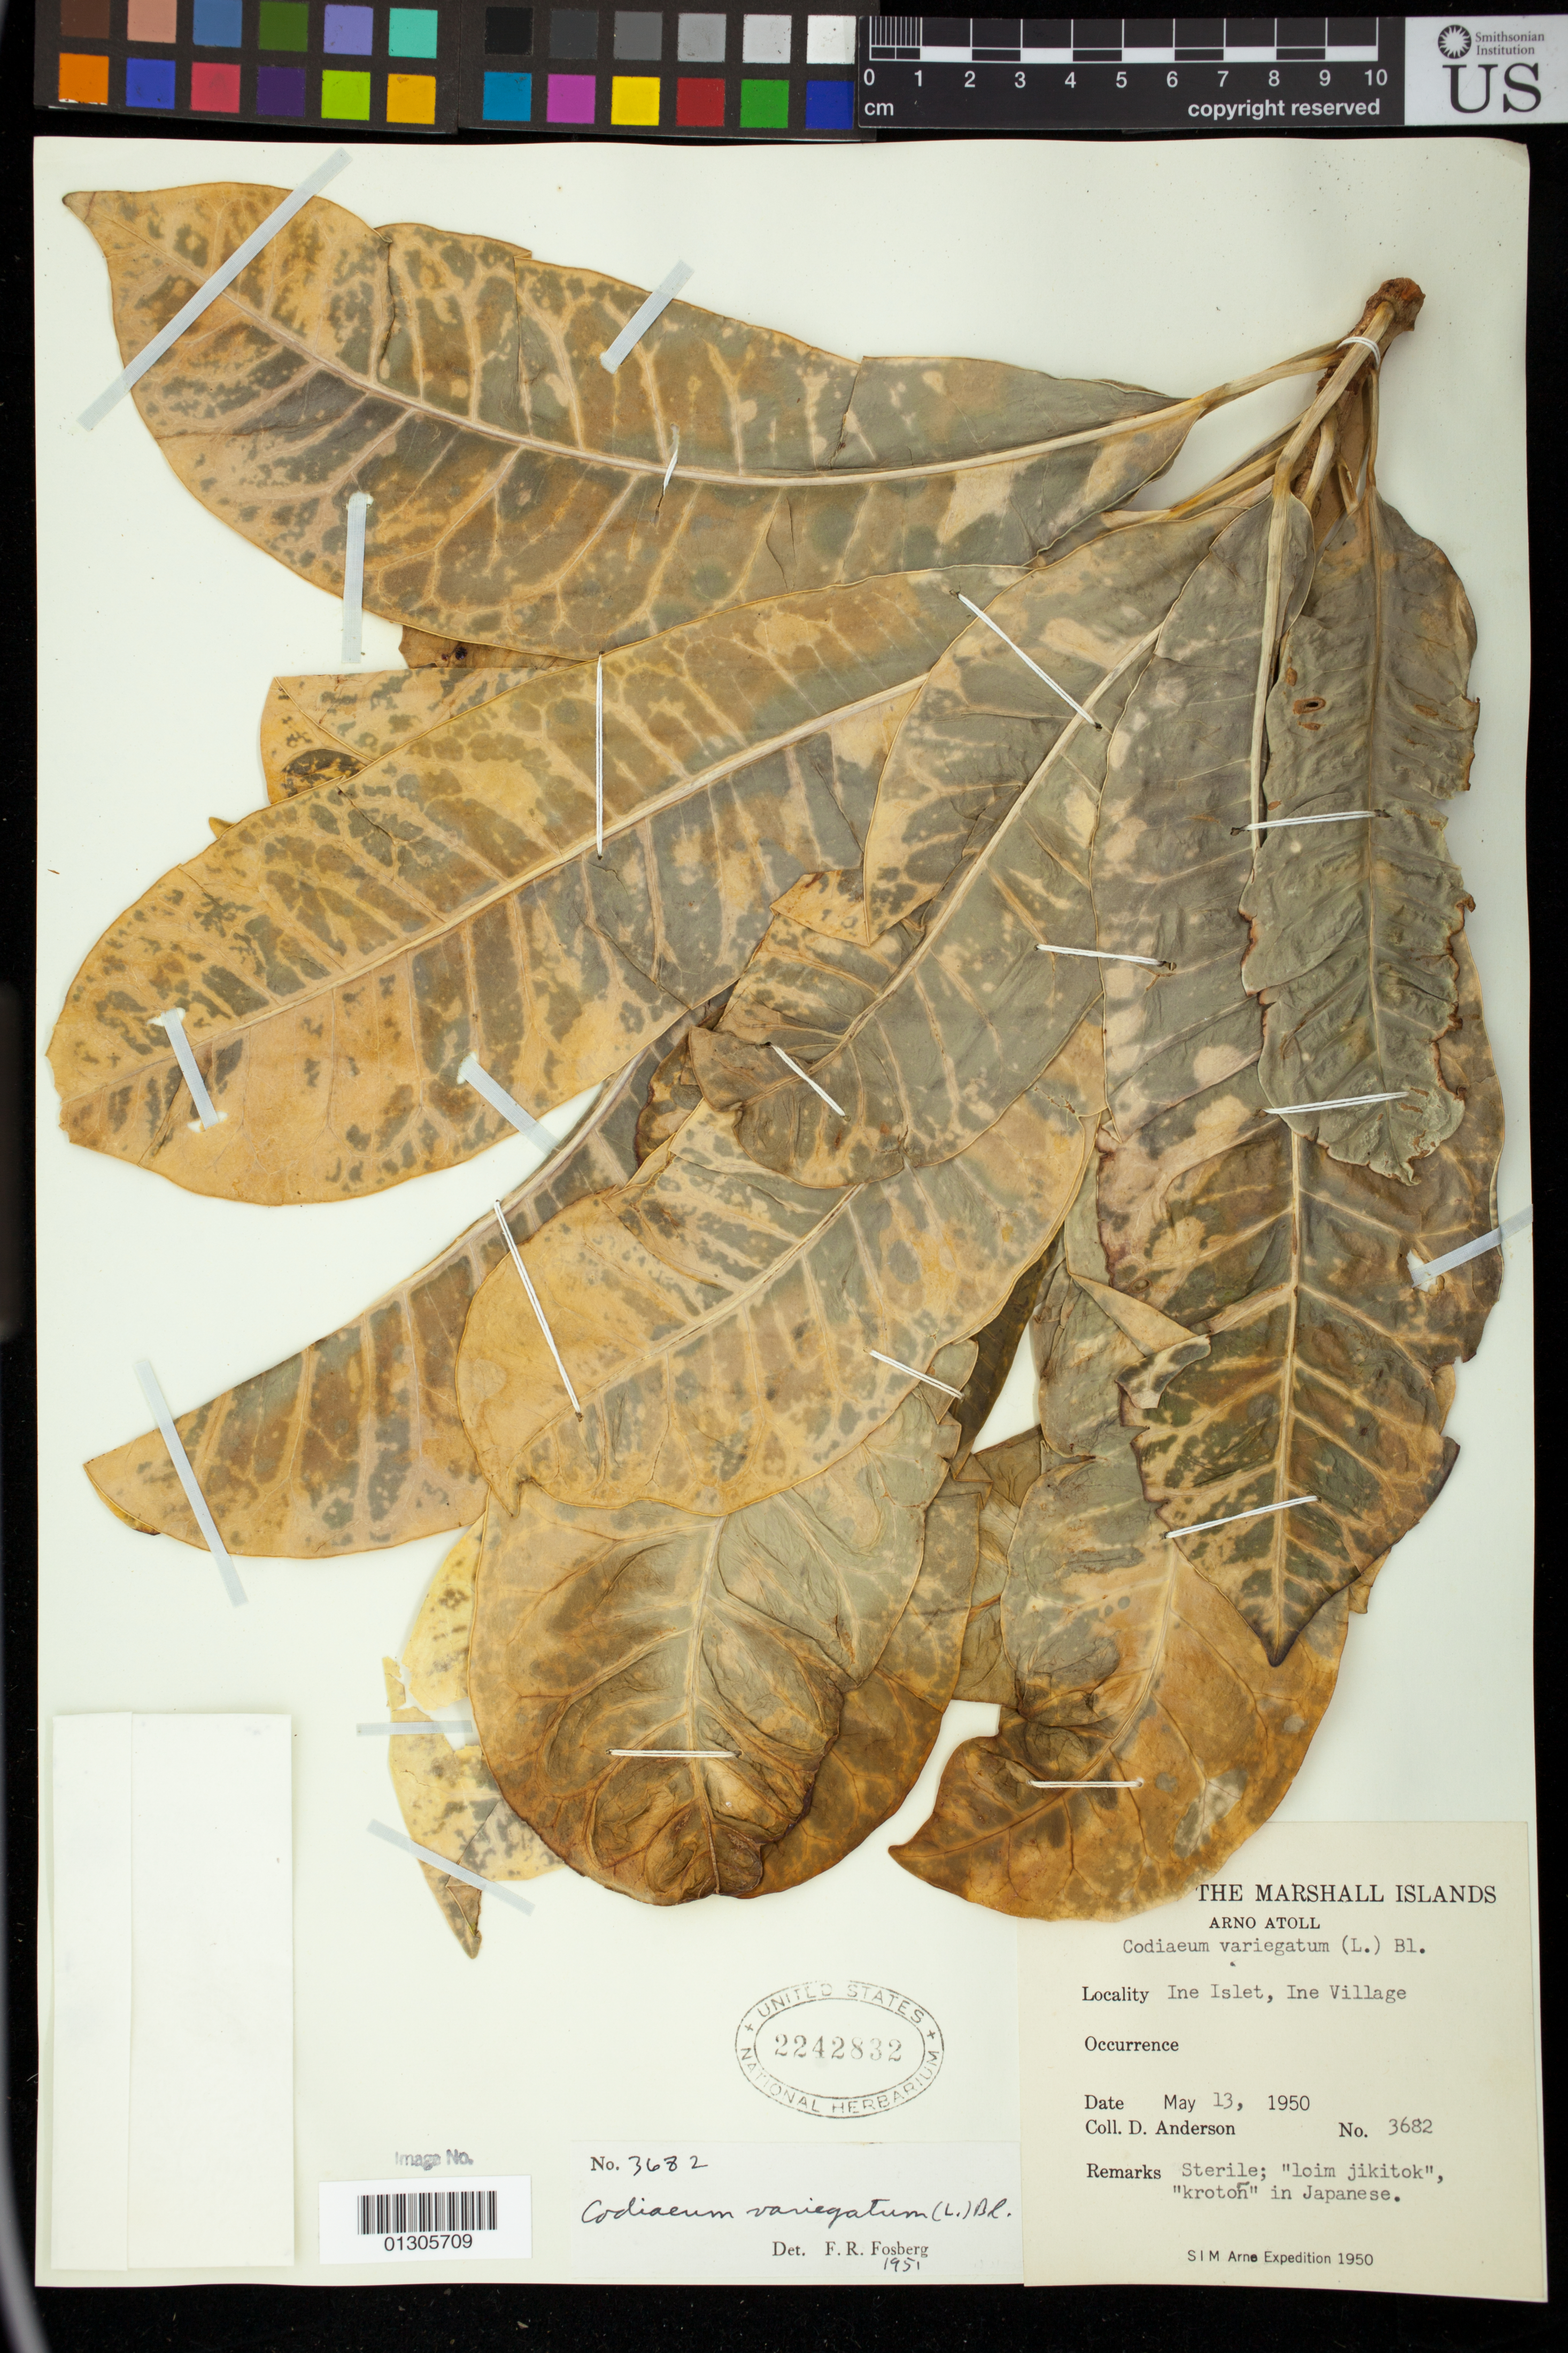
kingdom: Plantae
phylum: Tracheophyta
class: Magnoliopsida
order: Malpighiales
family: Euphorbiaceae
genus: Codiaeum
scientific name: Codiaeum variegatum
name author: (L.) Rumph. ex A. Juss.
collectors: D. Anderson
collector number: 3682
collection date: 1950-05-13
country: Marshall Islands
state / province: Arno Atoll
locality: Ine Islet, Ine Village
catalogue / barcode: US 2242832